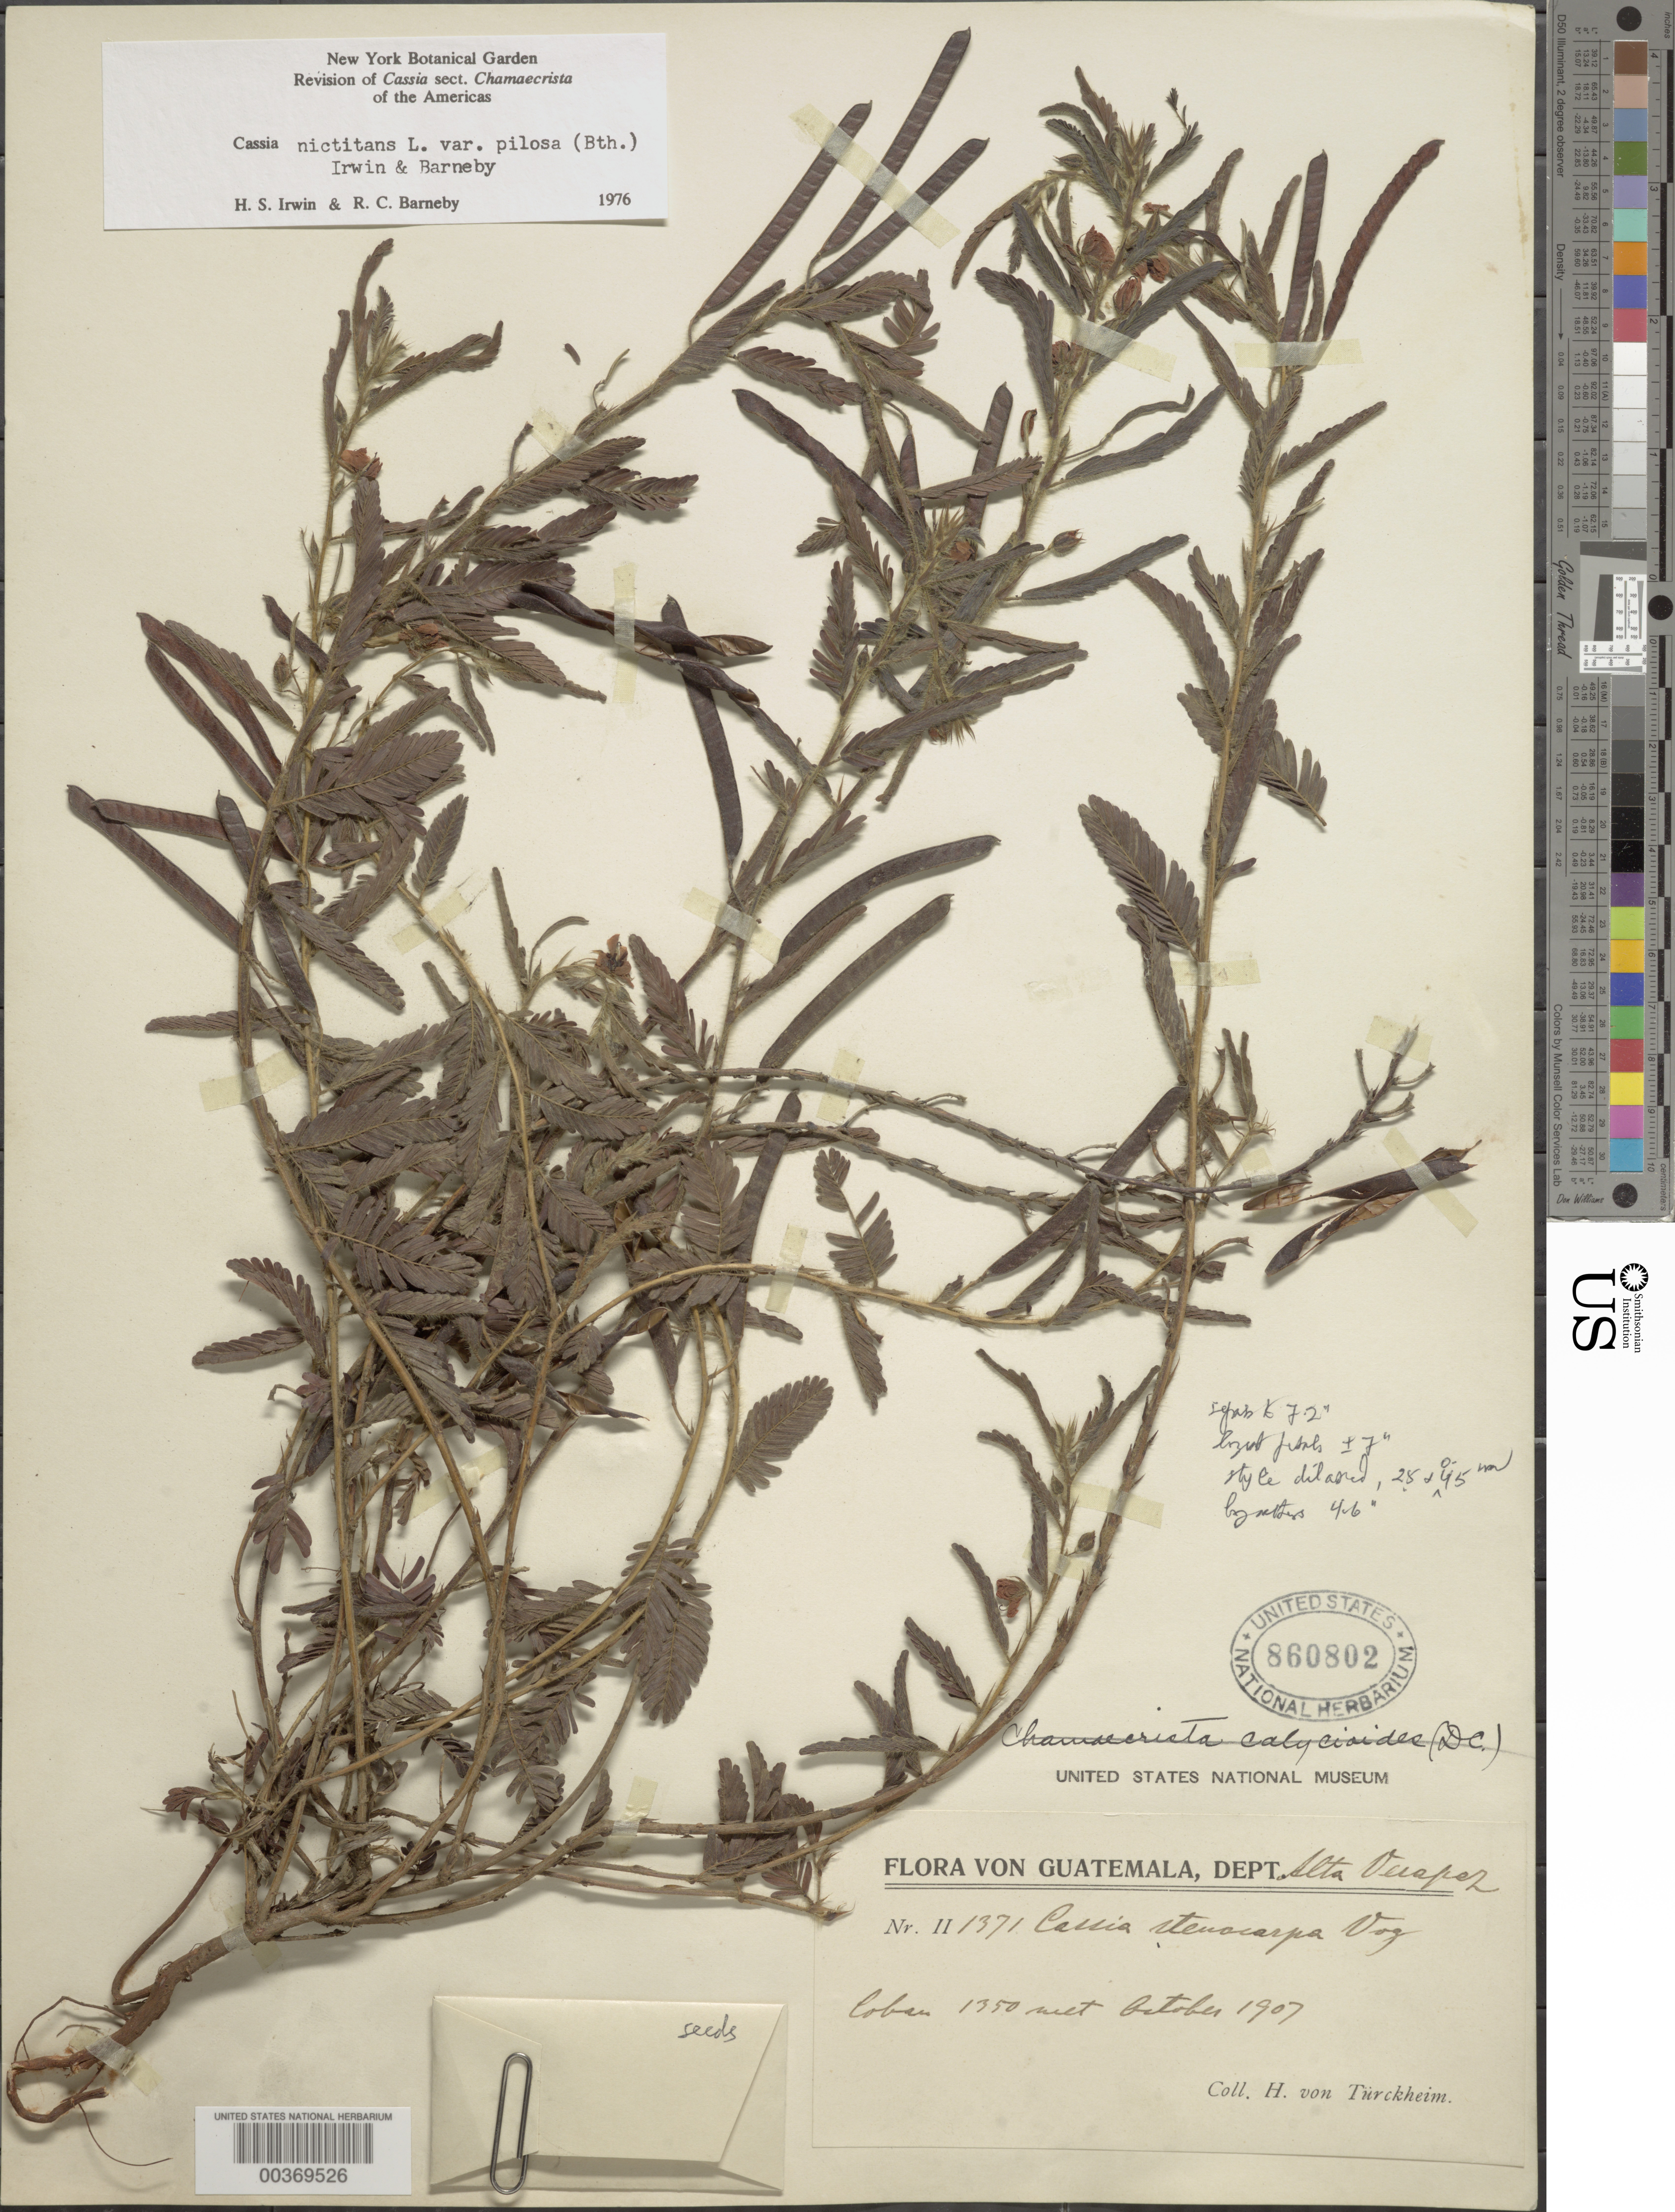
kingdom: Plantae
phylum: Tracheophyta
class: Magnoliopsida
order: Fabales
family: Fabaceae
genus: Chamaecrista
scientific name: Chamaecrista nictitans var. pilosa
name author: (Benth.) H.S. Irwin & Barneby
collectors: H. von Türckheim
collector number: Ii1371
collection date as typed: Oct 1907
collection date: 1907-10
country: Guatemala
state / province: Alta Verapaz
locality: Cobán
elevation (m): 1350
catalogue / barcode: US 860802